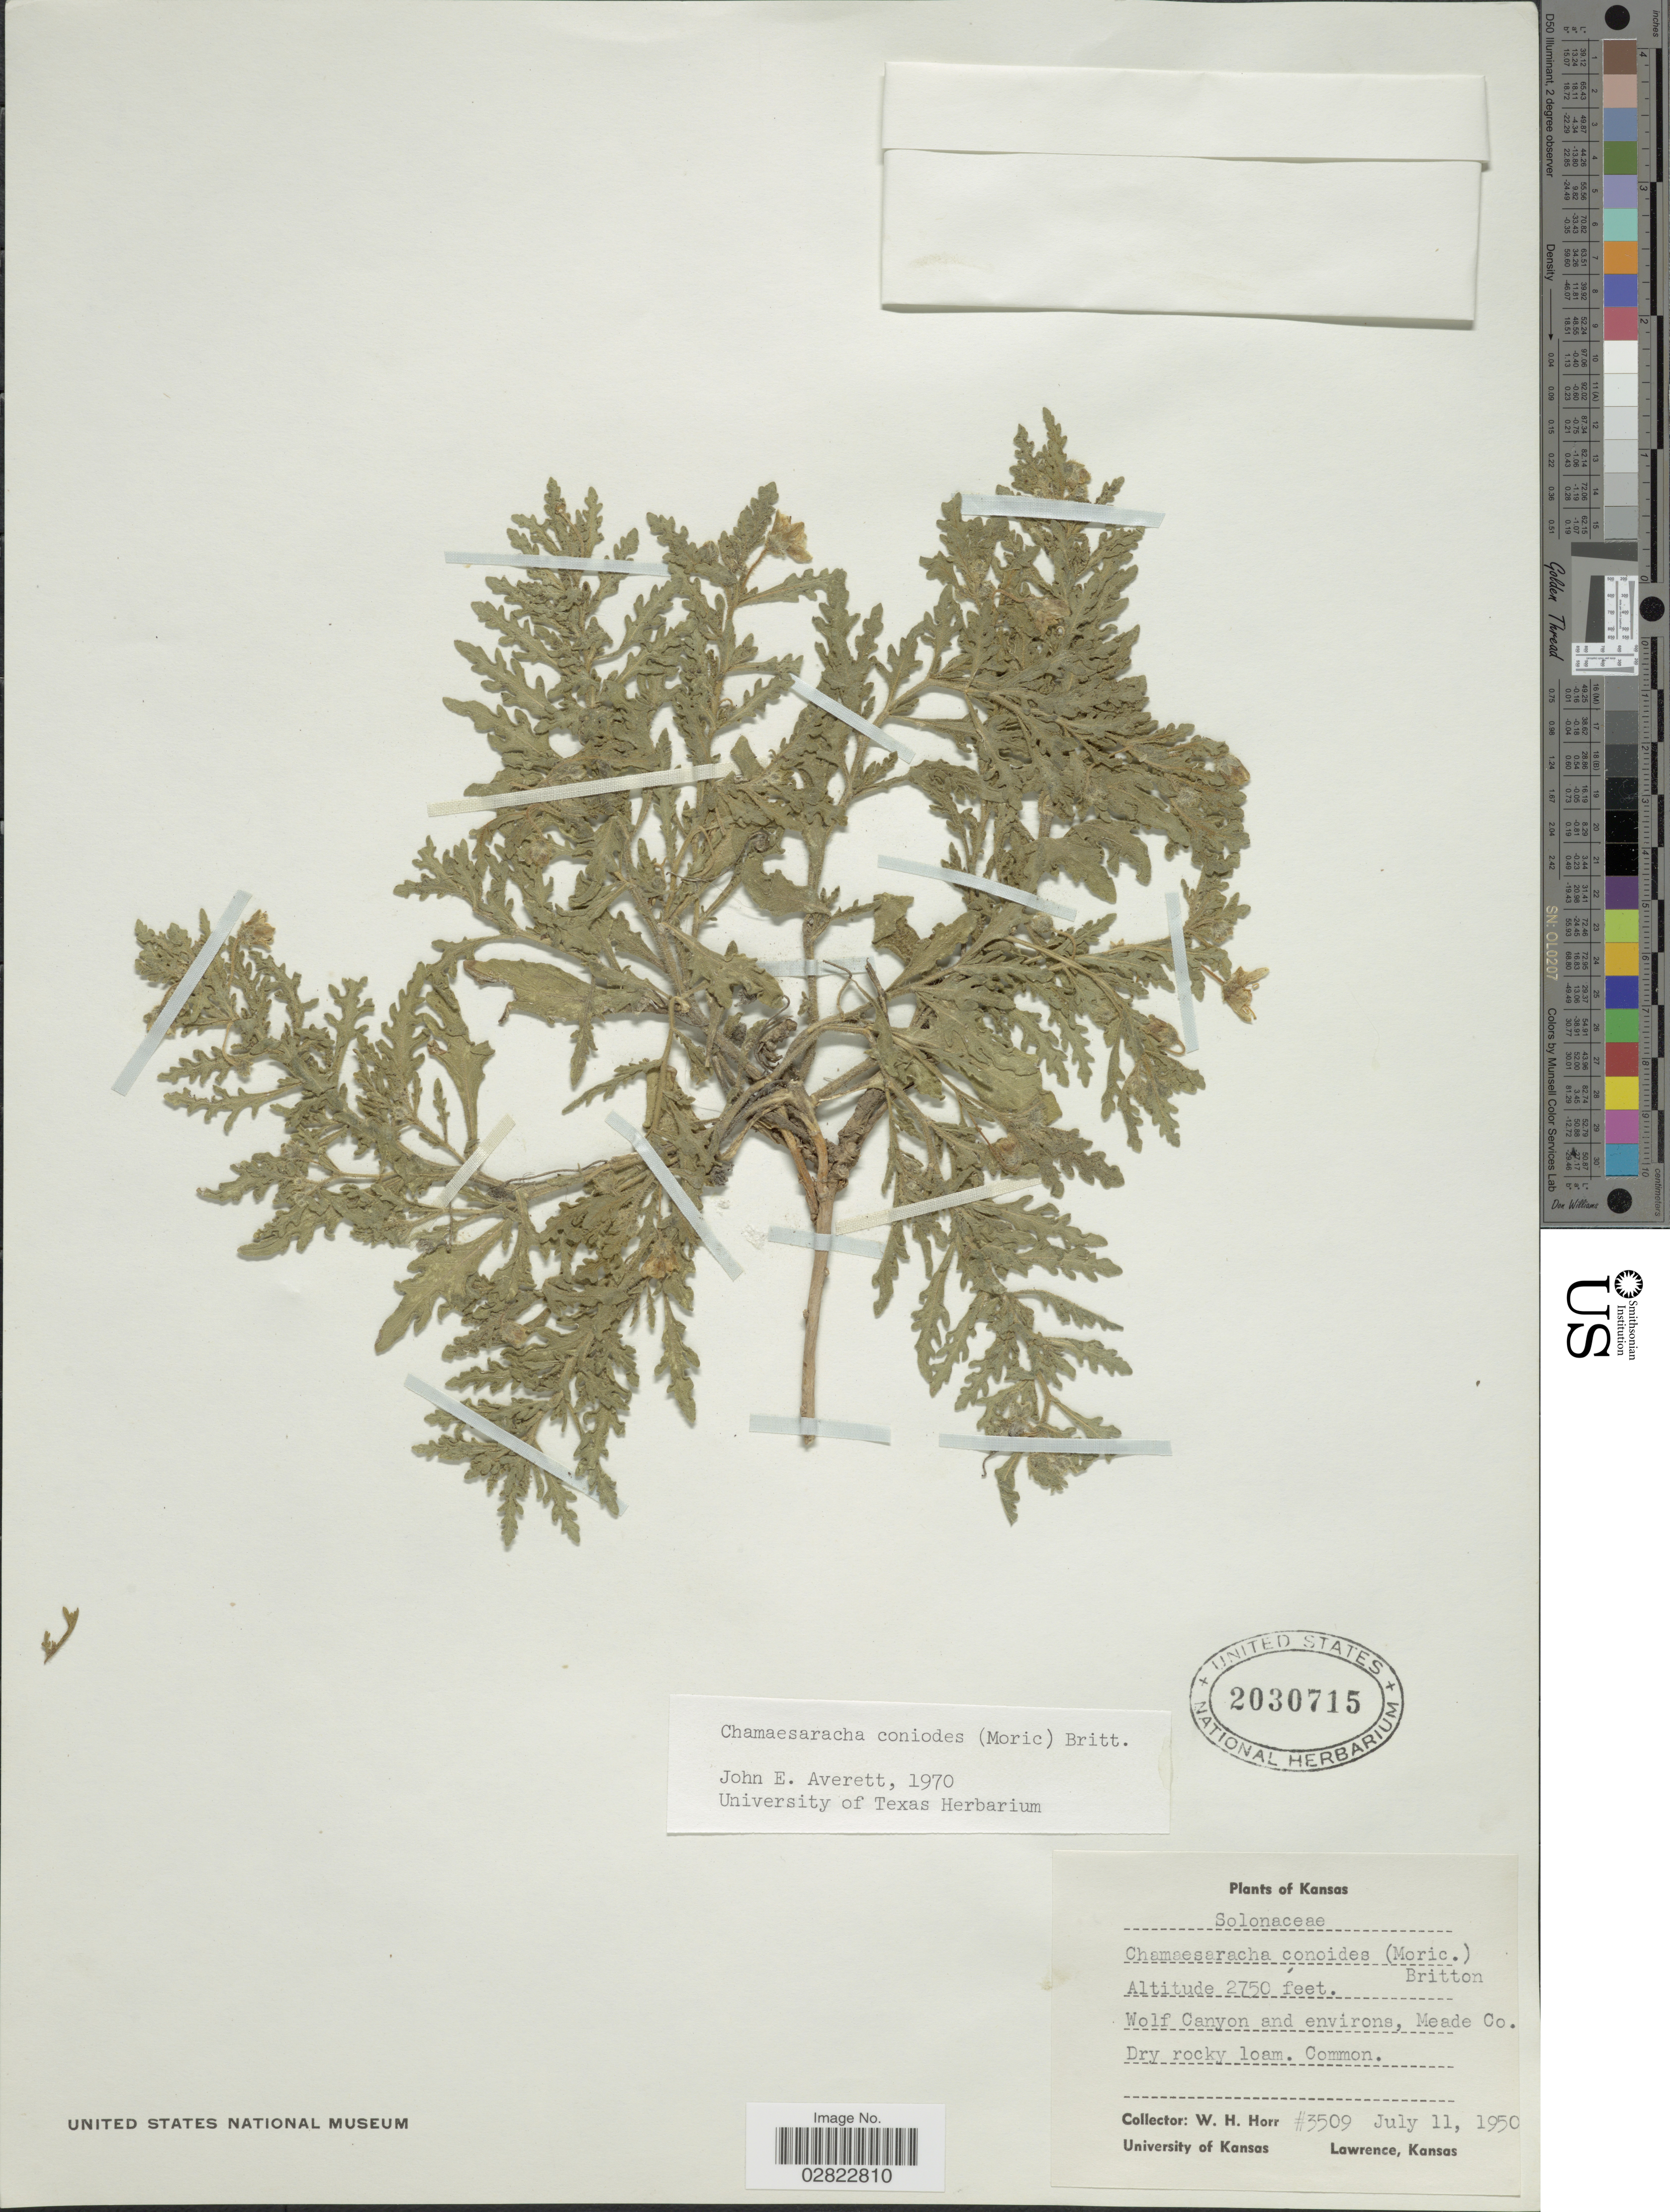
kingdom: Plantae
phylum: Tracheophyta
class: Magnoliopsida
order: Solanales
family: Solanaceae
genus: Chamaesaracha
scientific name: Chamaesaracha coniodes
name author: (Moric. ex Dunal) Britton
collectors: W. H. Horr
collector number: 3509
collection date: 1950-07-11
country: United States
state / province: Kansas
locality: Wolf Canyon and environs, Meade Co.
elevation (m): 838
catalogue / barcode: US 2030715